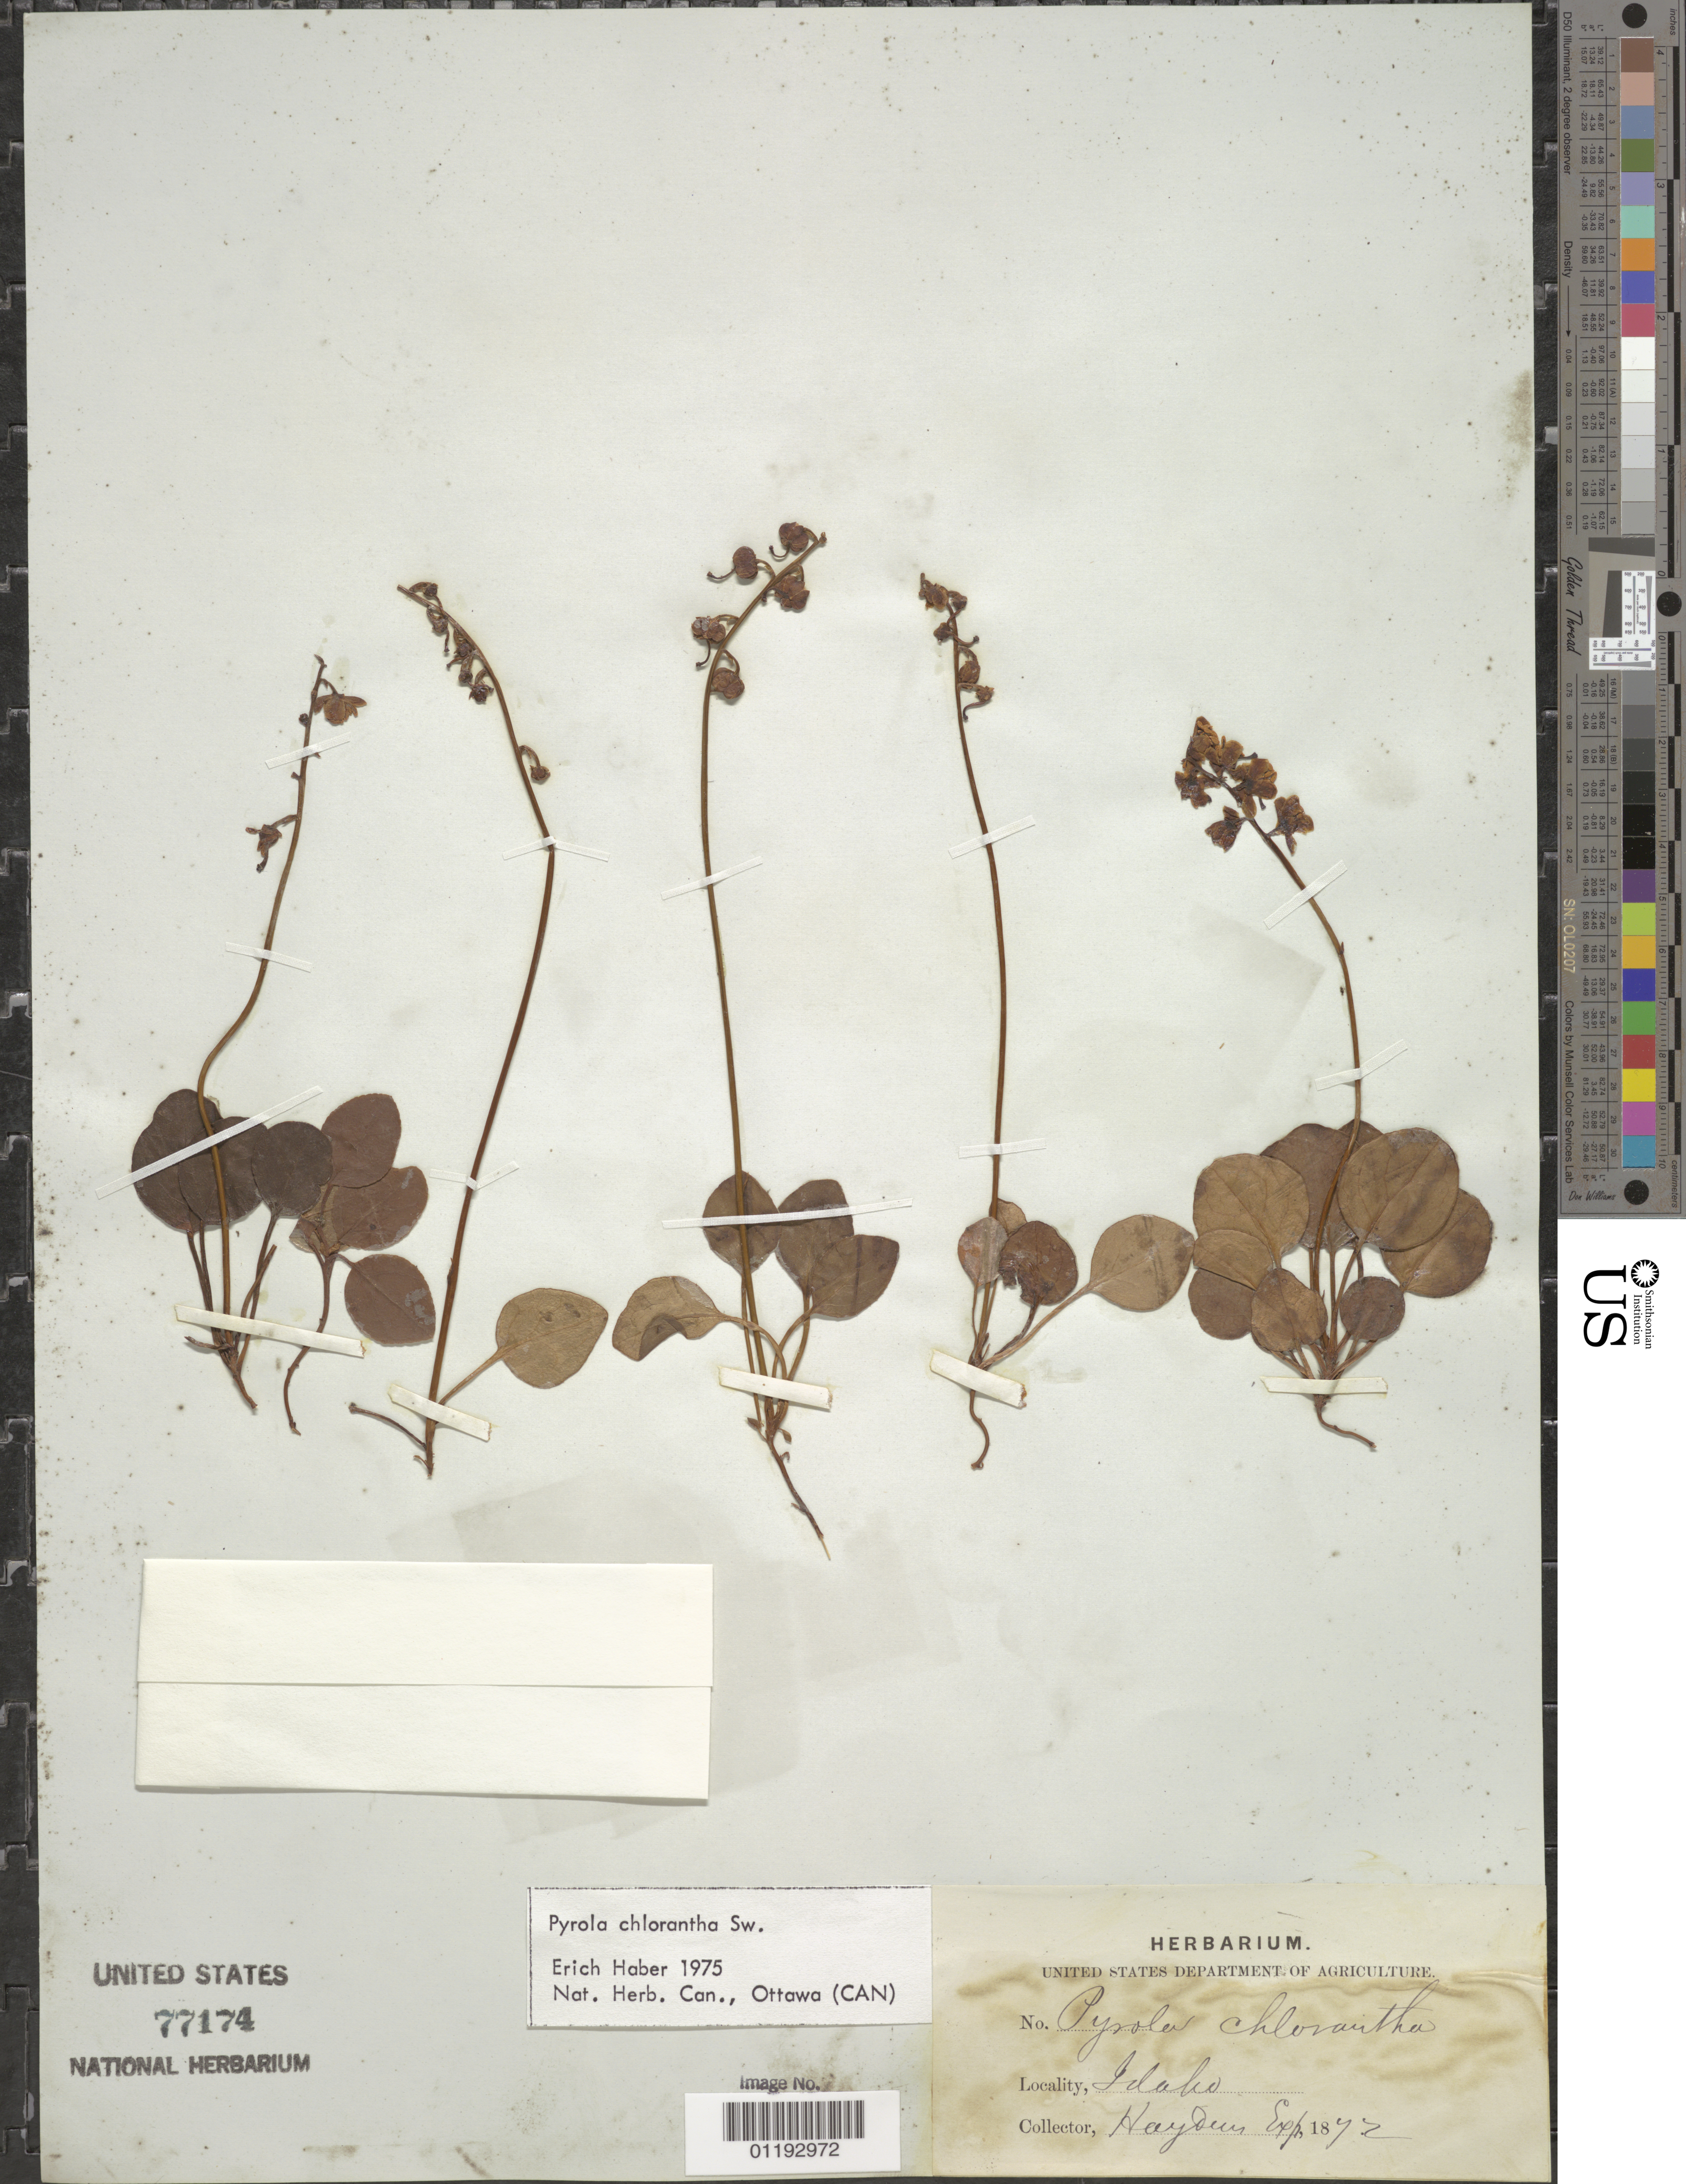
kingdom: Plantae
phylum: Tracheophyta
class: Magnoliopsida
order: Ericales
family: Ericaceae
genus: Pyrola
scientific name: Pyrola chlorantha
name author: Sw.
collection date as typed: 1872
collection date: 1872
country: United States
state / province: Idaho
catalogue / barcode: US 77174